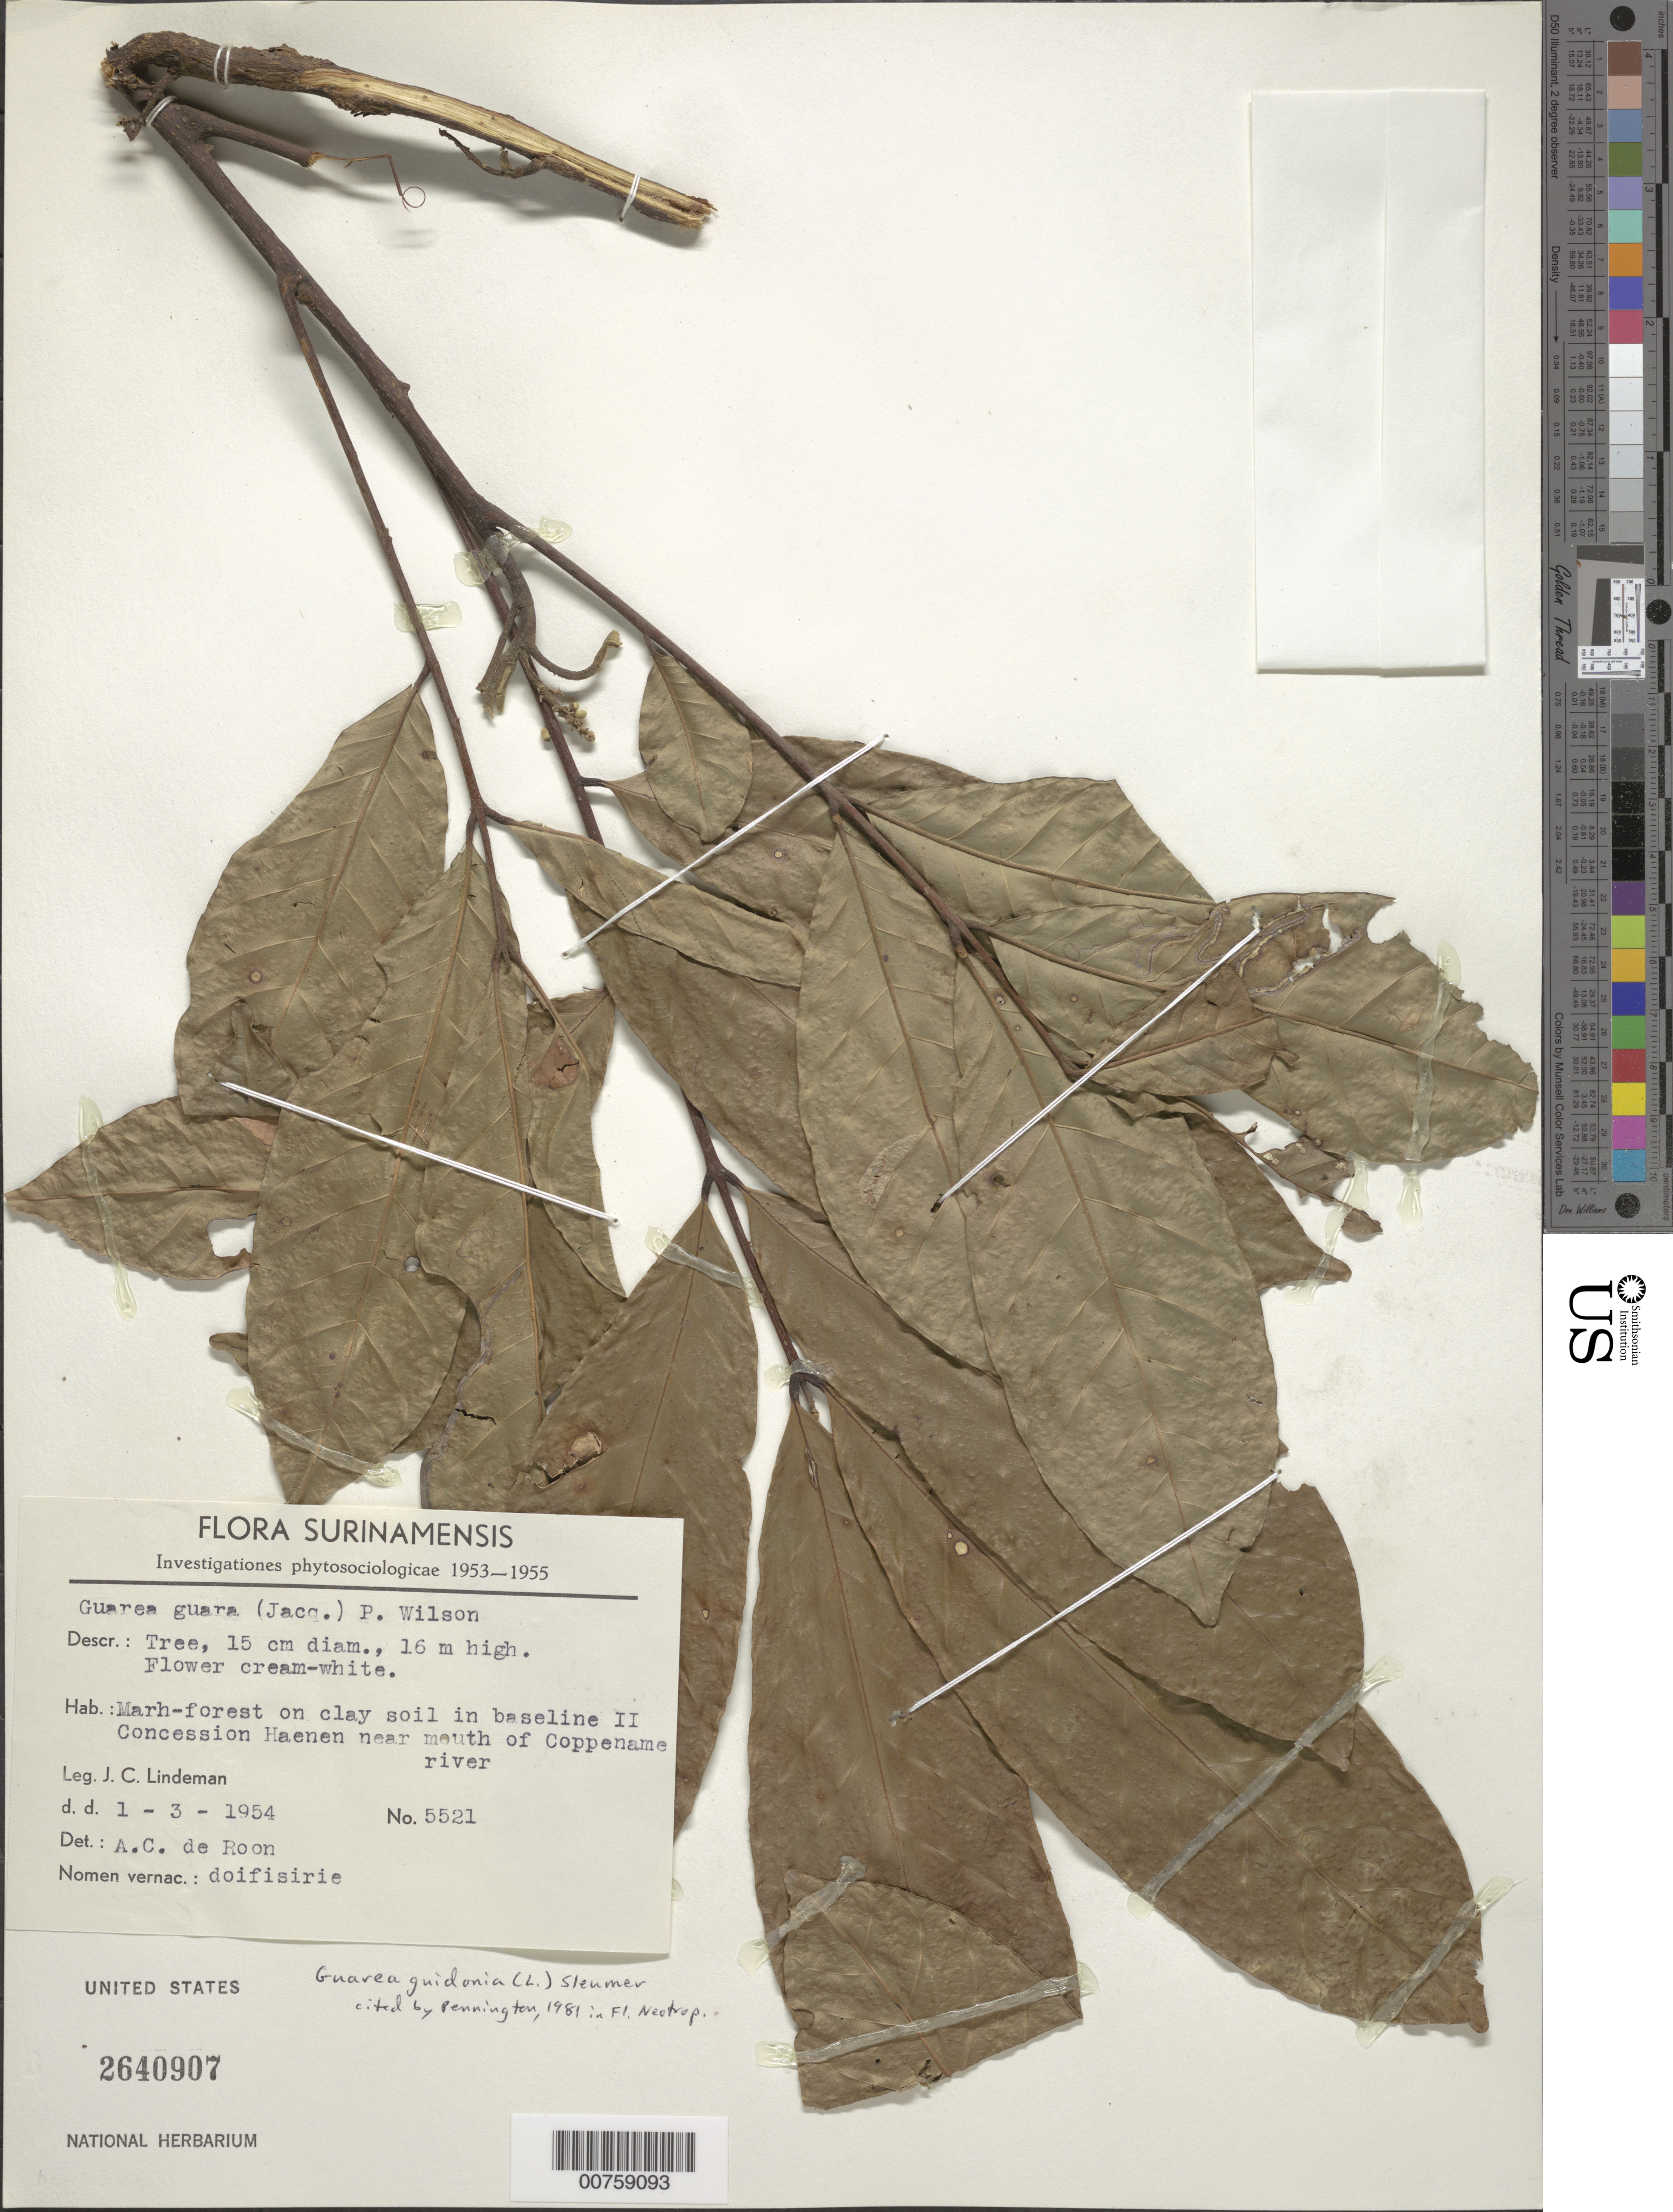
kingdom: Plantae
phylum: Tracheophyta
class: Magnoliopsida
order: Sapindales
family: Meliaceae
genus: Guarea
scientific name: Guarea guidonia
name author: (L.) Sleumer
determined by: Pennington, T. D., (K)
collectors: J. C. Lindeman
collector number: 5521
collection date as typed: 1-Mar-54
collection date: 1954-03-01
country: Suriname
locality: Coppename R., Concession Haenen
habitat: Marh[marsh?]-forest on clay soil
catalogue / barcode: US 2640907